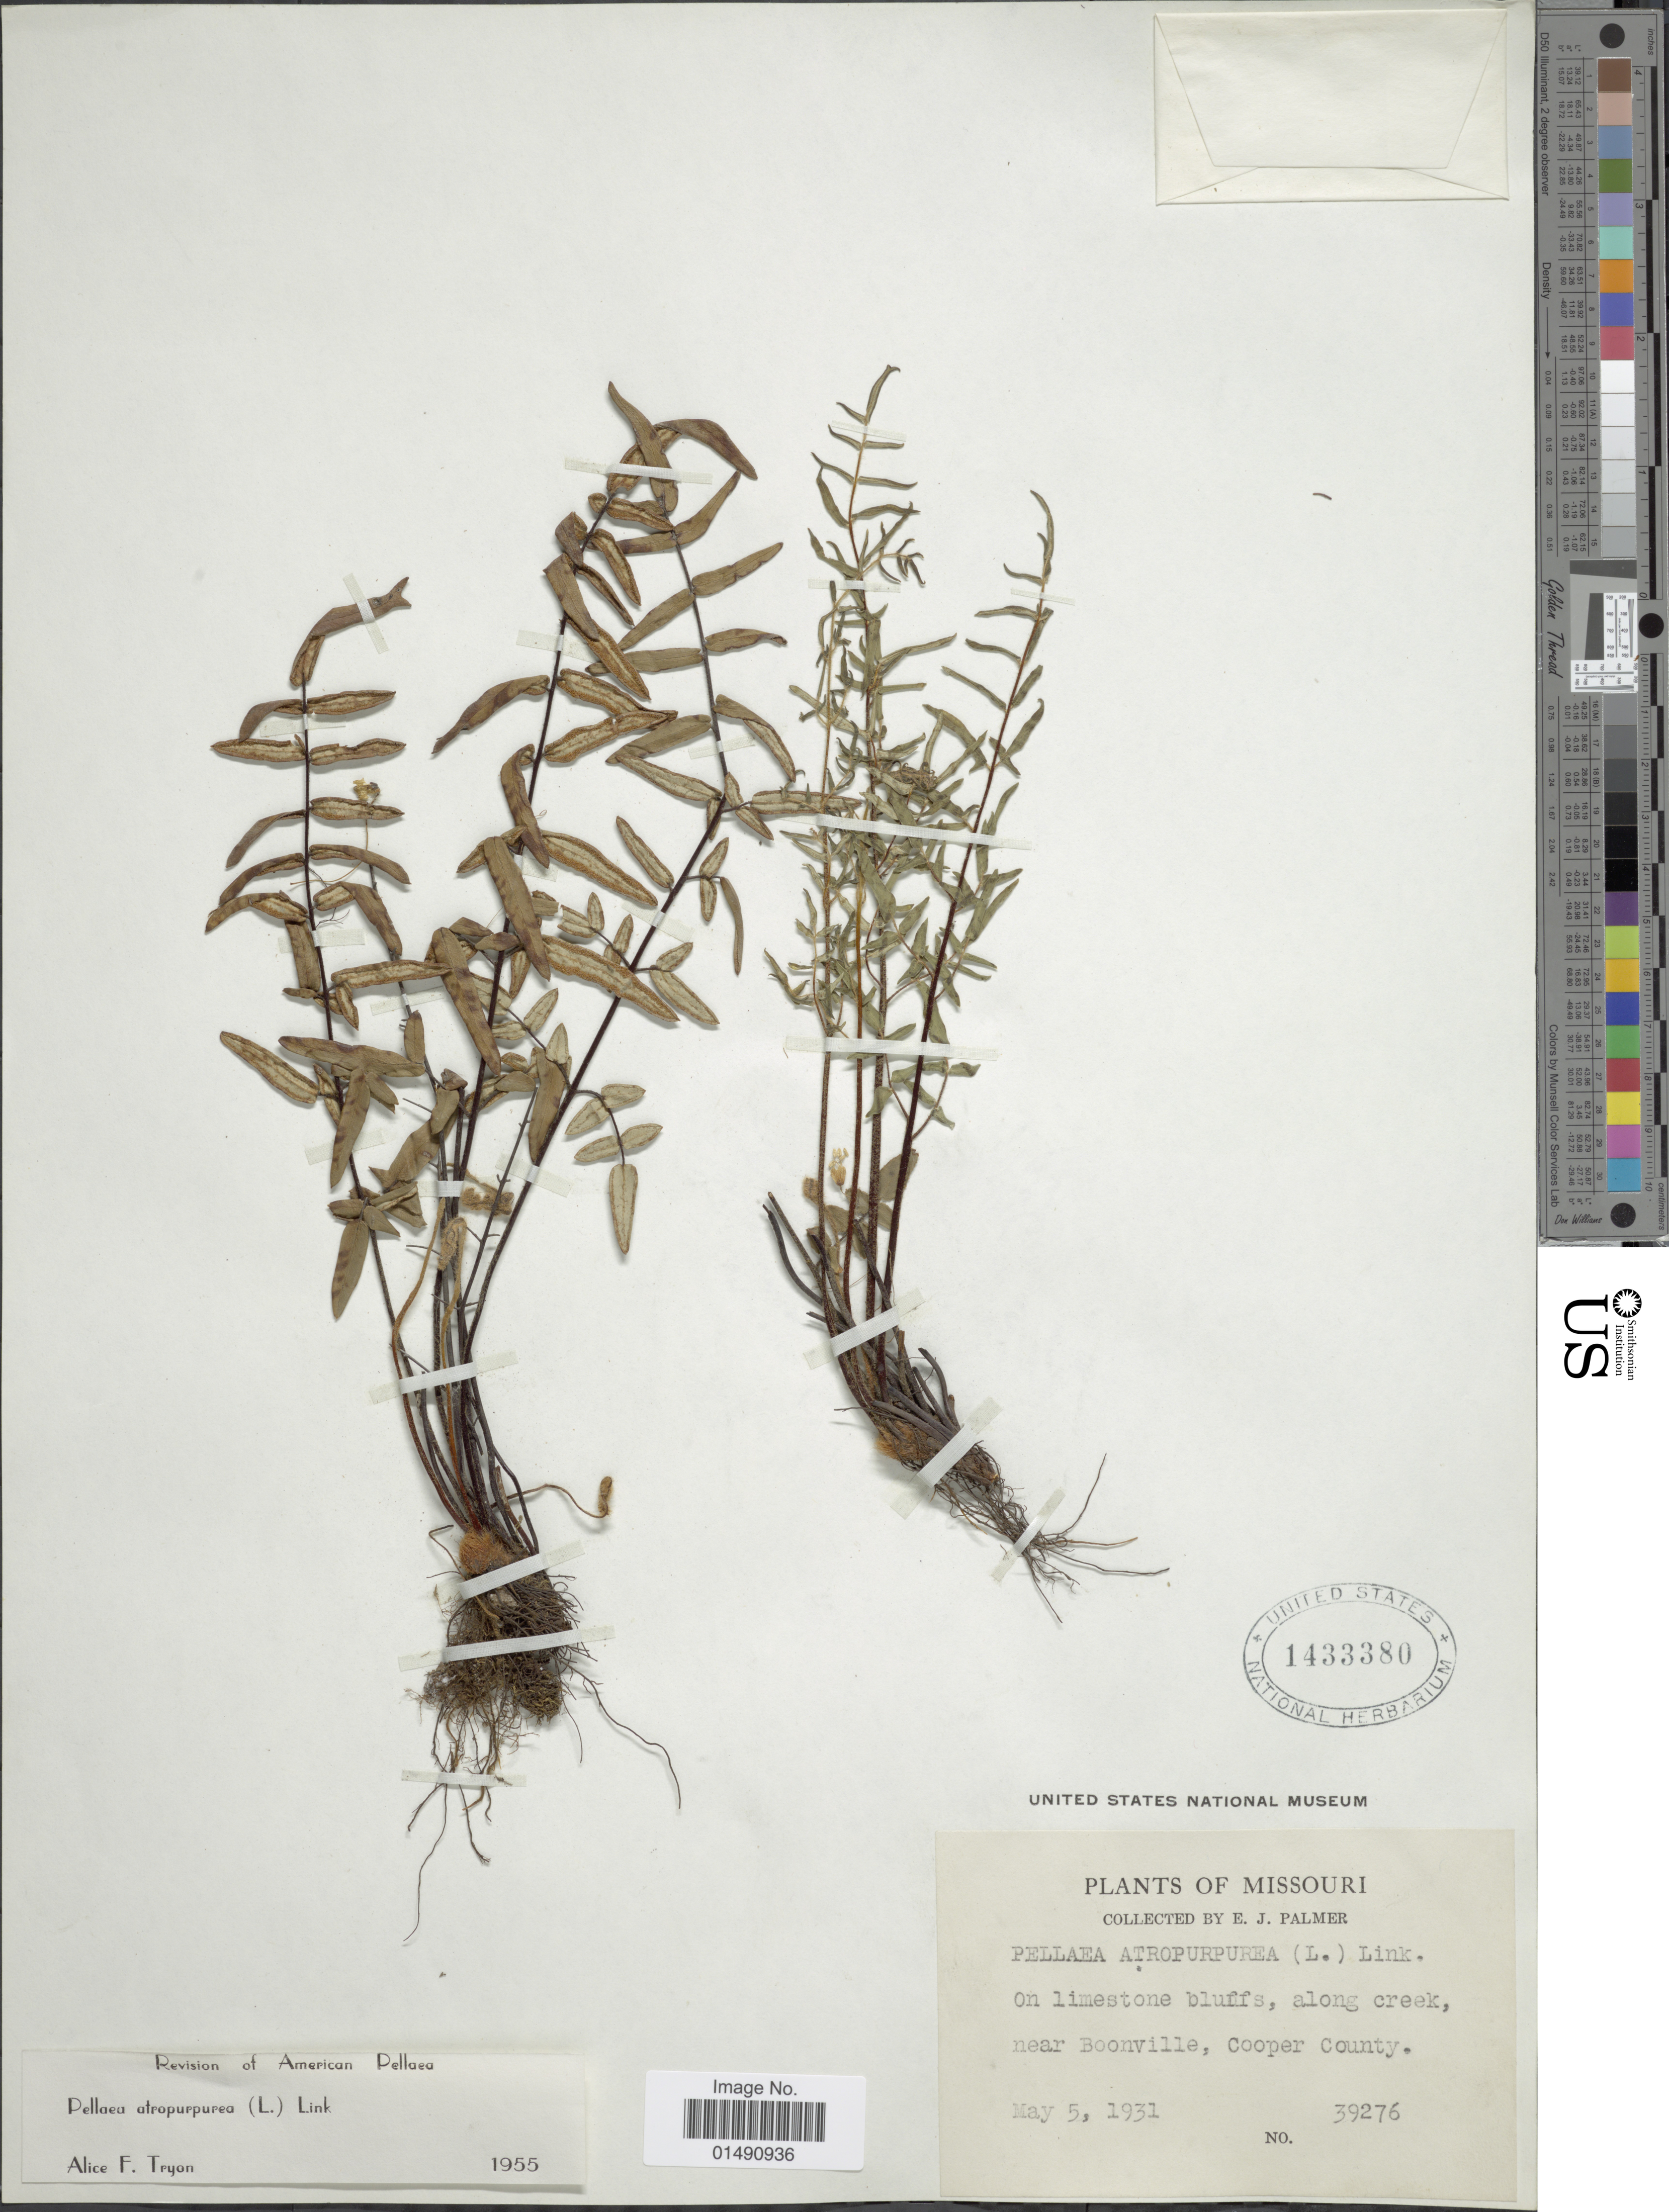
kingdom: Plantae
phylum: Tracheophyta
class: Polypodiopsida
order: Polypodiales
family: Pteridaceae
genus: Pellaea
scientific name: Pellaea atropurpurea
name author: (L.) Link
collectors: E. J. Palmer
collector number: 39276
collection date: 1931-05-05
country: United States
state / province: Missouri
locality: On limestone bluff's, along creek, near Boonville, Cooper County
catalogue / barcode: US 1433380